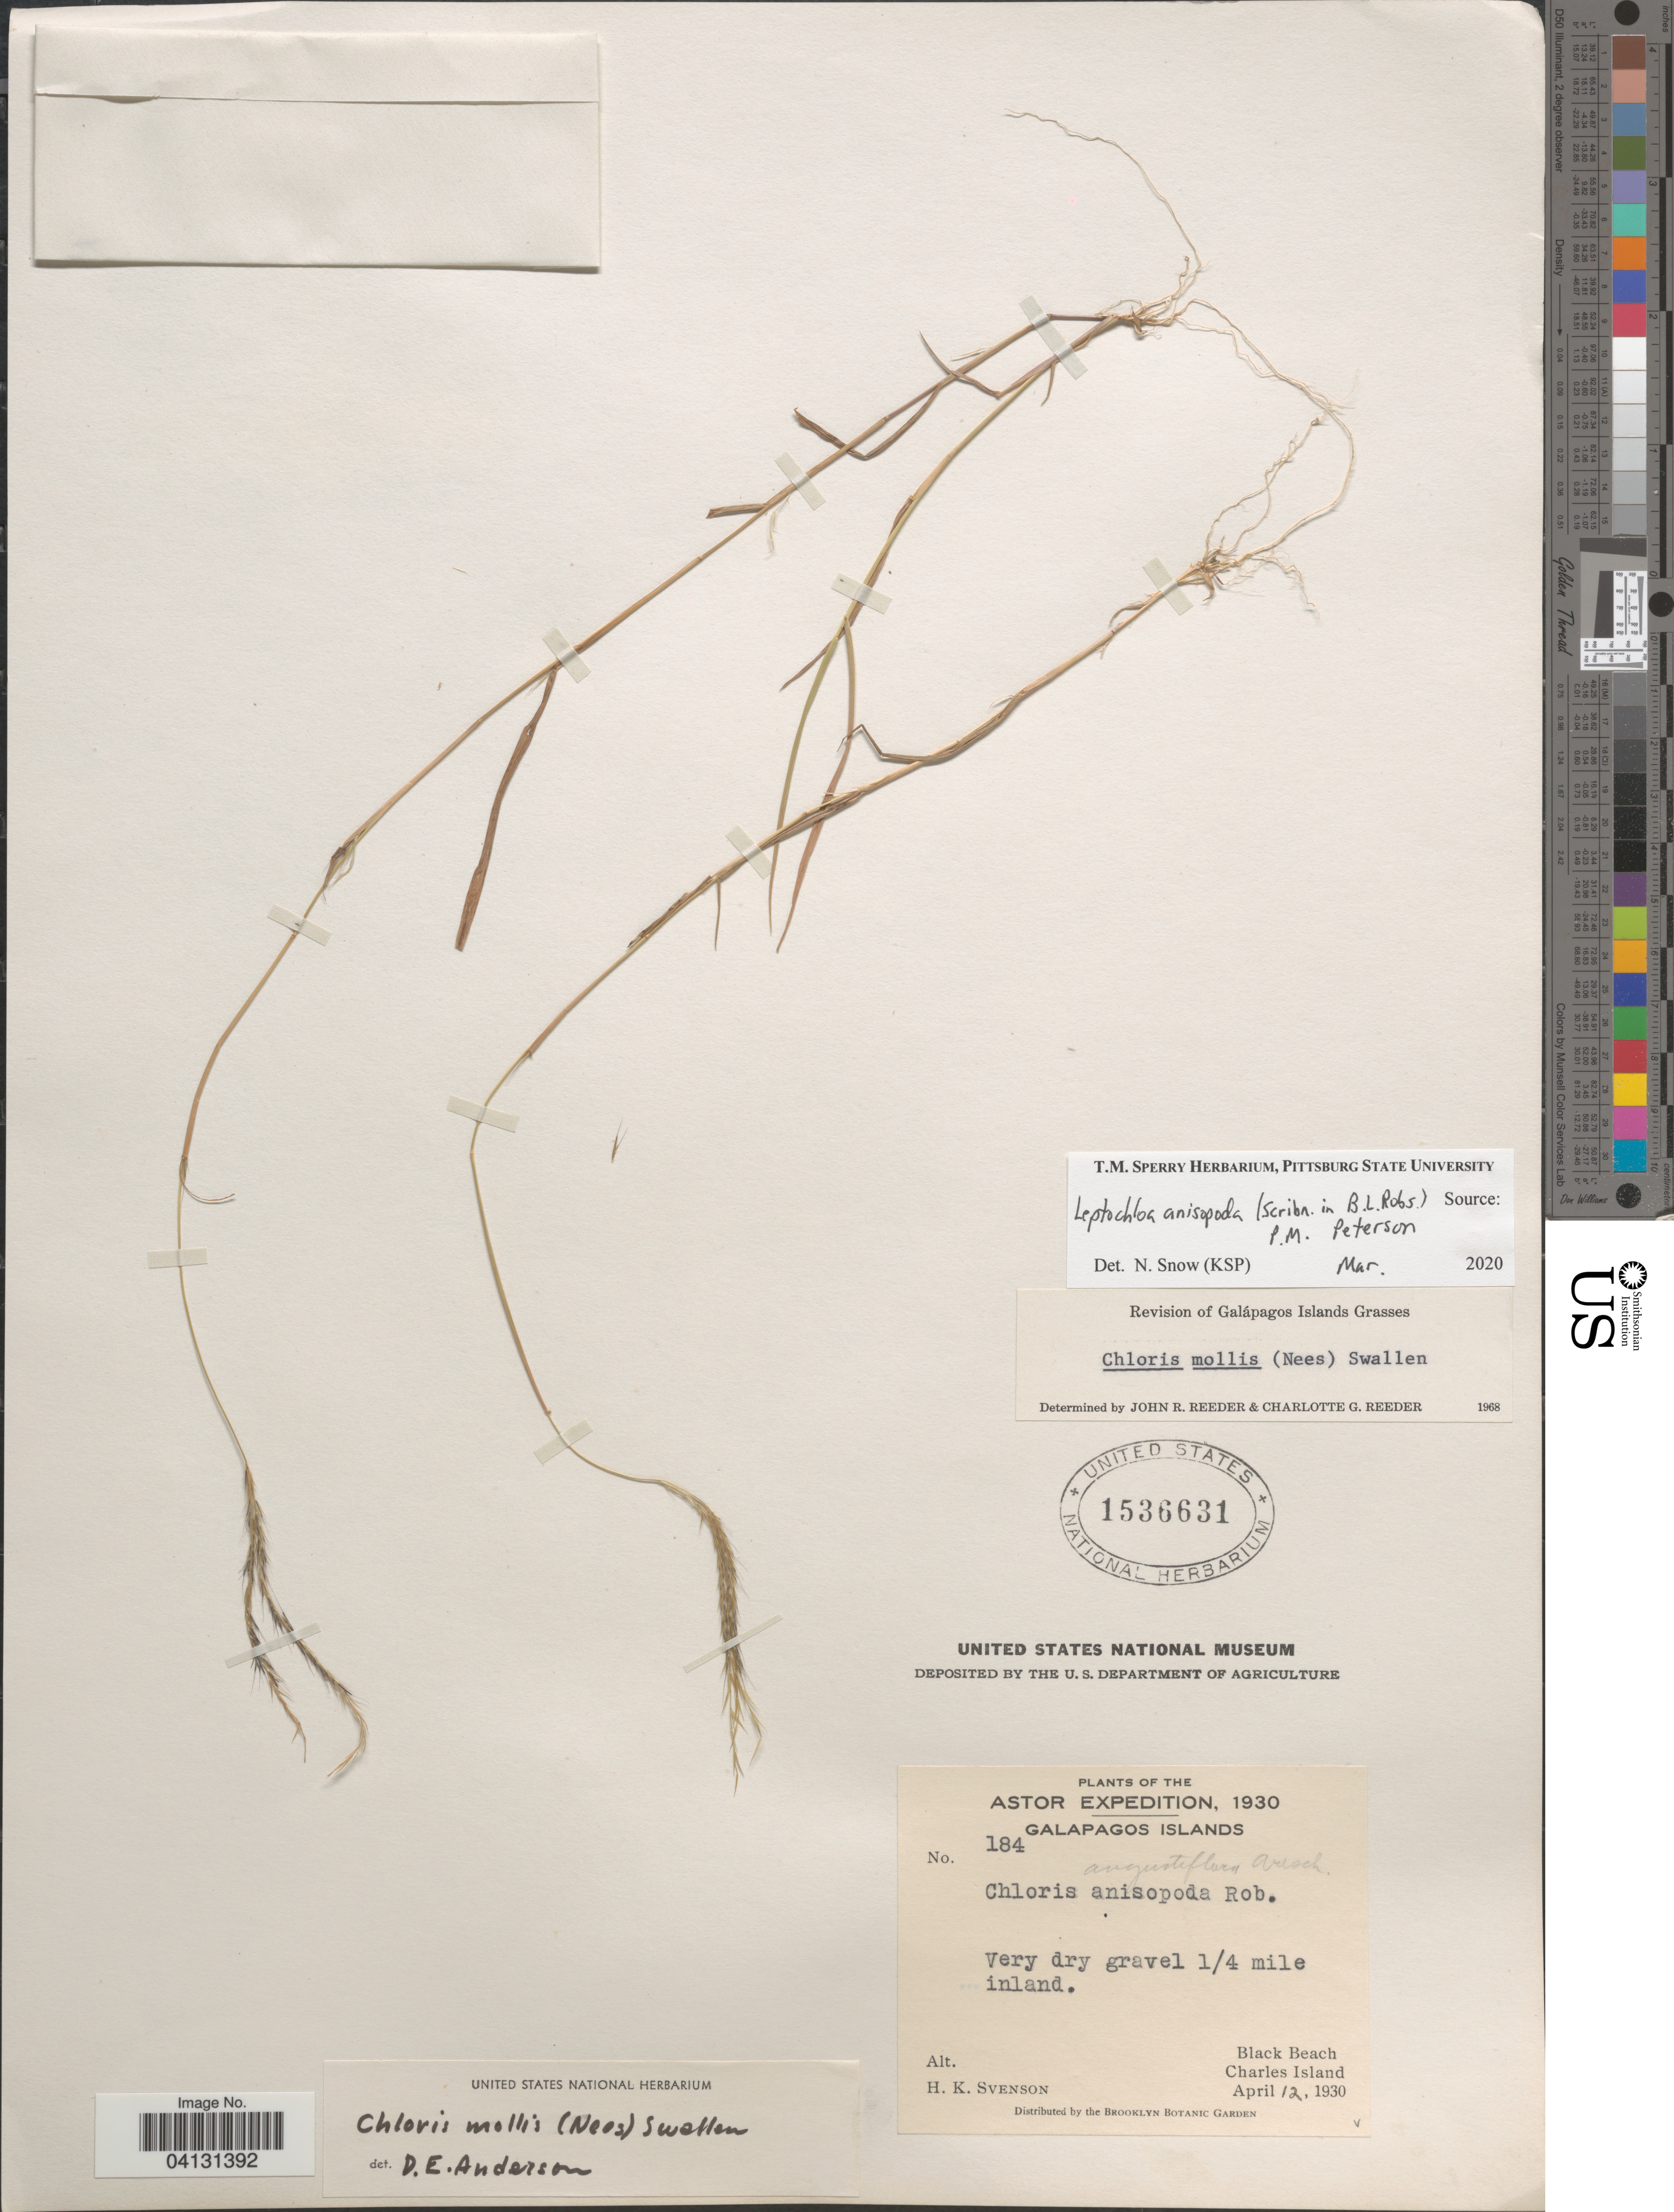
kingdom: Plantae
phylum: Tracheophyta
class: Liliopsida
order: Poales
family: Poaceae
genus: Leptochloa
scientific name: Leptochloa anisopoda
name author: (B.L. Rob. ex Scribn.) P.M. Peterson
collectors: H. K. Svenson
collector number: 184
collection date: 1930-04-12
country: Ecuador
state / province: Colón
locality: Astor Expedition, 1930. Galapagos Islands. ¼ mile inland. Black Beach Charles Island.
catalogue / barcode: US 1536631